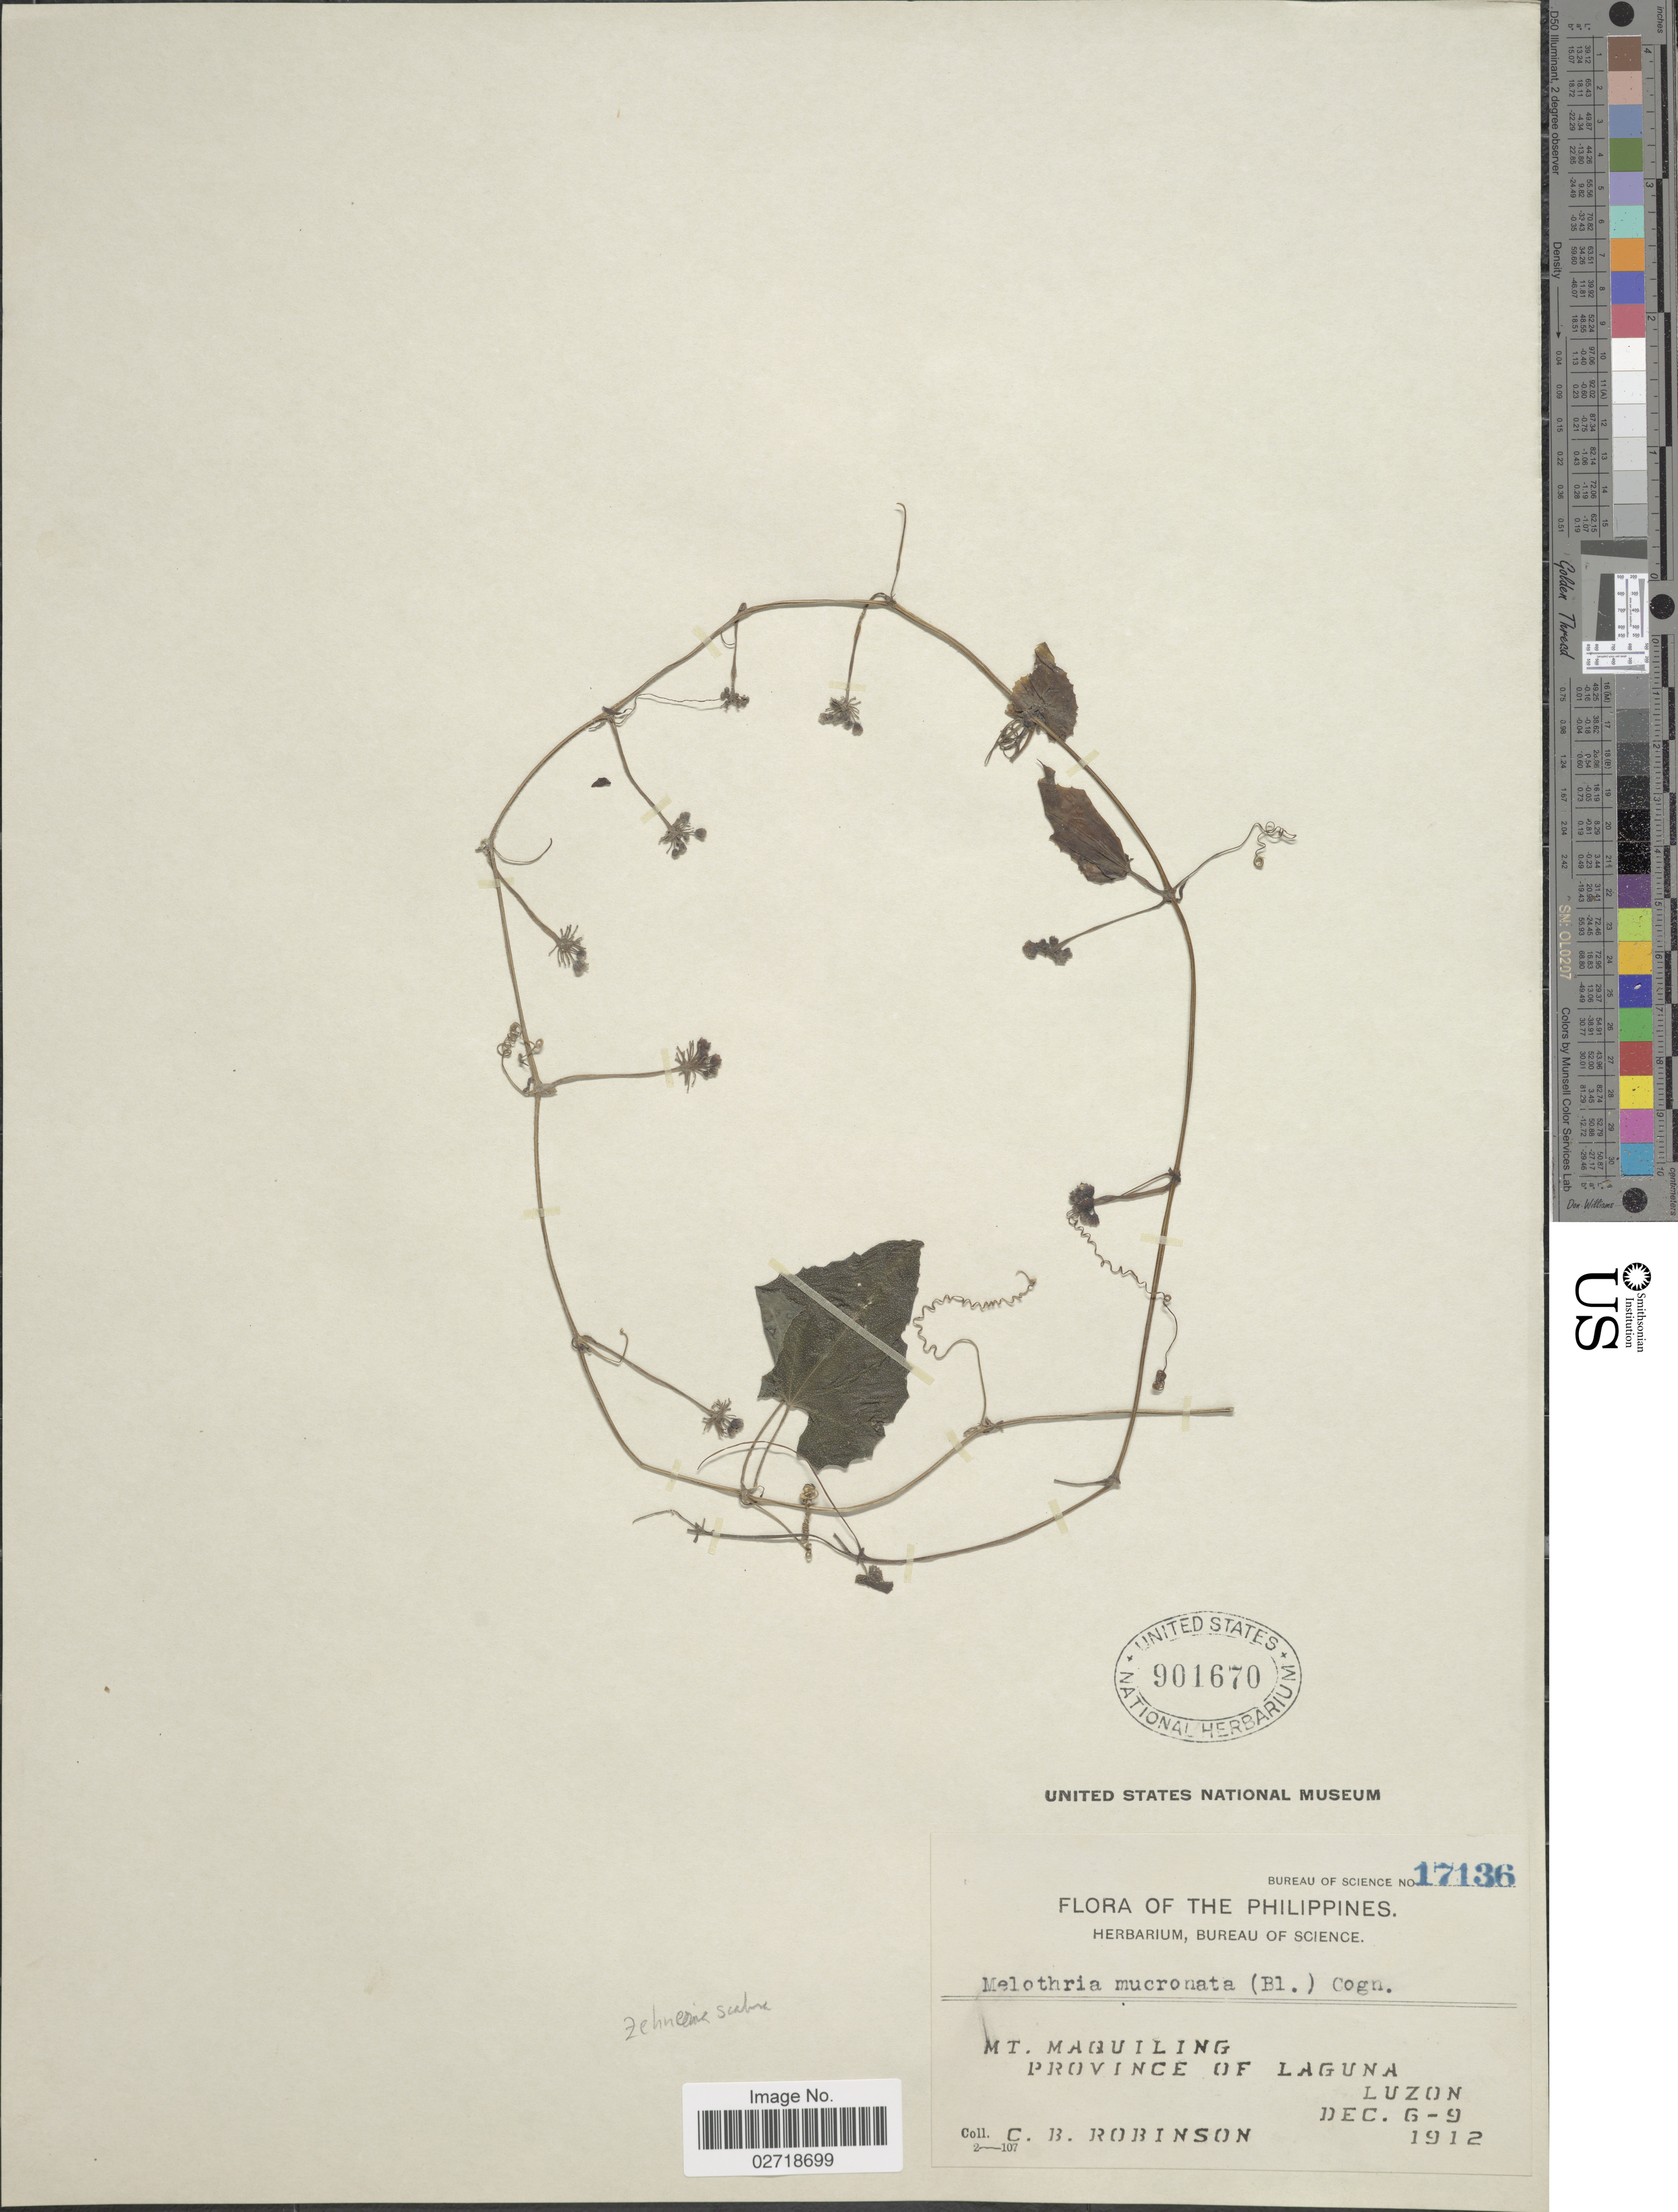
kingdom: Plantae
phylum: Tracheophyta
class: Magnoliopsida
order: Cucurbitales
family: Cucurbitaceae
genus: Zehneria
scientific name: Zehneria repanda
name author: (Blume) C.M.Simmons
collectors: C. Robinson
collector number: Bureau of Science 17136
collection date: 1912-12-06/1912-12-09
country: Philippines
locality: Mt. Maquiling. Province of Laguna, Luzon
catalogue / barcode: US 901670